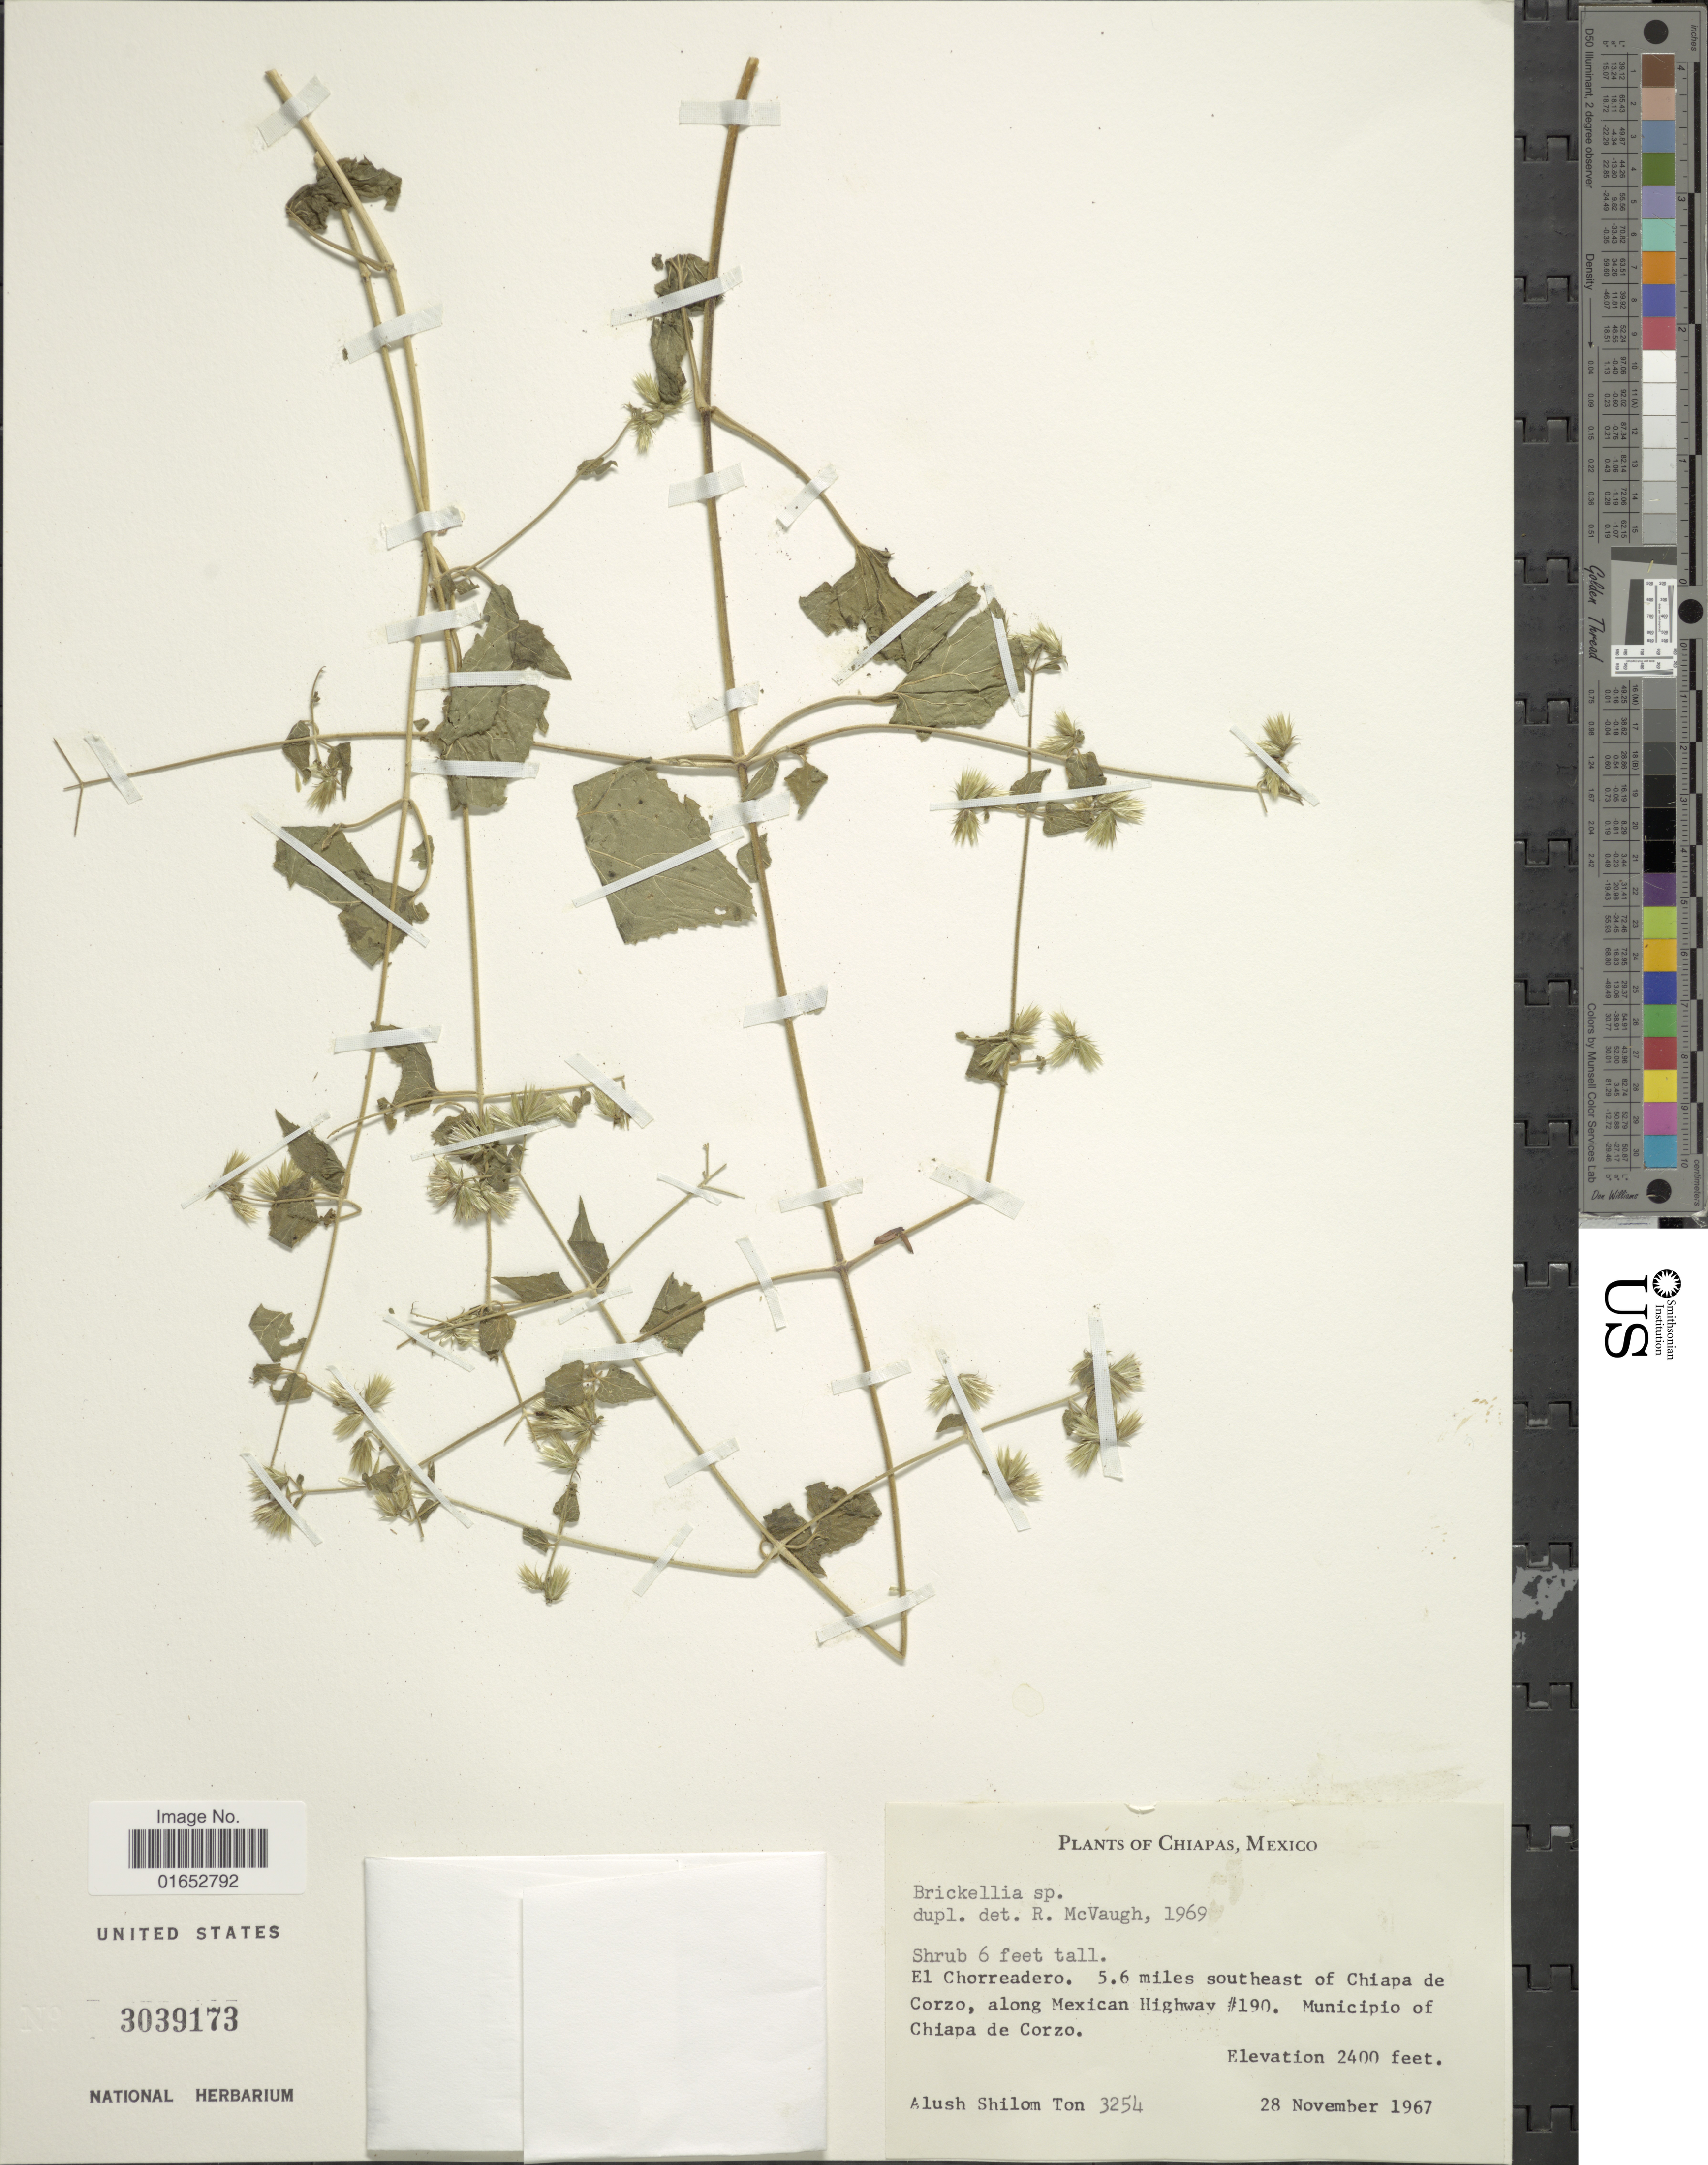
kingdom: Plantae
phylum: Tracheophyta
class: Magnoliopsida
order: Asterales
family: Asteraceae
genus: Pseudokyrsteniopsis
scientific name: Pseudokyrsteniopsis perpetiolata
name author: R.M. King & H. Rob.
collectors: A. S. Ton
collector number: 3254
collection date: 1967-11-28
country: Mexico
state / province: Chiapas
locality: El Chorreadero, 5.6 miles southeast of Chiapa de Corzo, along Mexican Highway #190, Municipio of Chiapa de Corzo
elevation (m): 732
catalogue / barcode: US 3039173